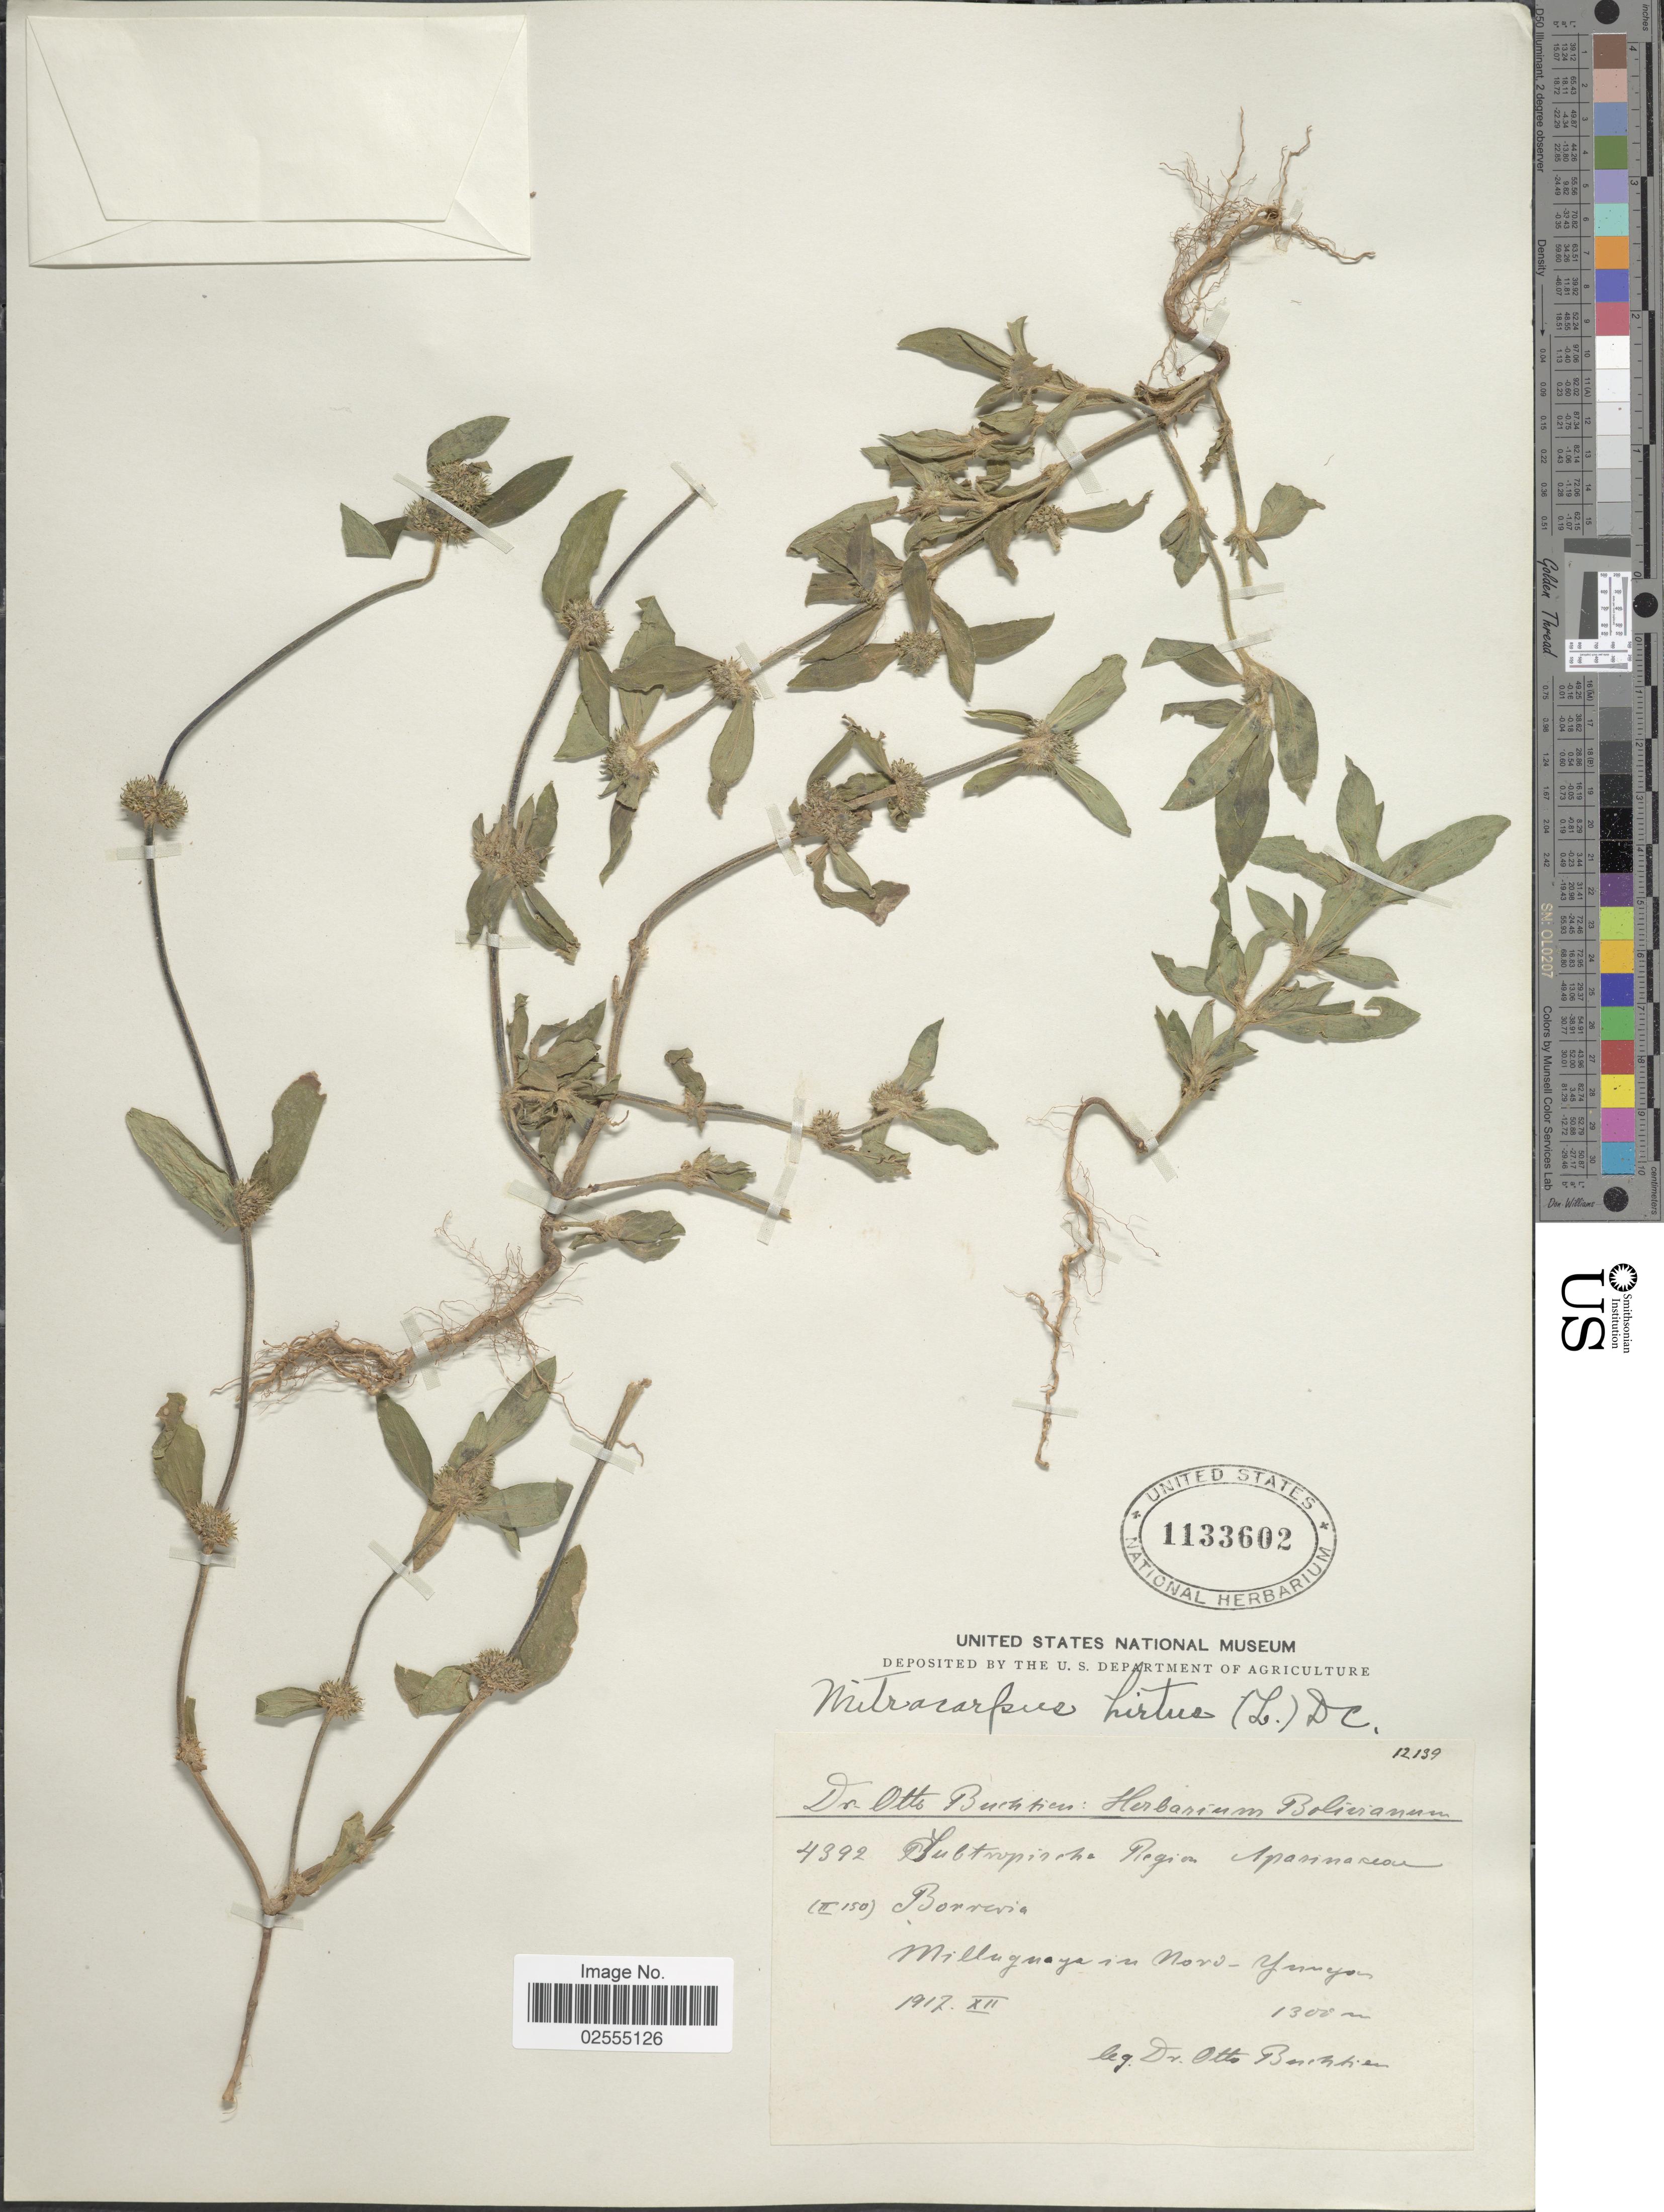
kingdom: Plantae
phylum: Tracheophyta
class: Magnoliopsida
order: Gentianales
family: Rubiaceae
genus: Mitracarpus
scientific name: Mitracarpus hirtus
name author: (L.) DC.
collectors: O. Buchtien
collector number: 4392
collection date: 1917-12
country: Bolivia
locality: Milluguaya in Nord-Yungas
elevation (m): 1300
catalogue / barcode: US 1133602